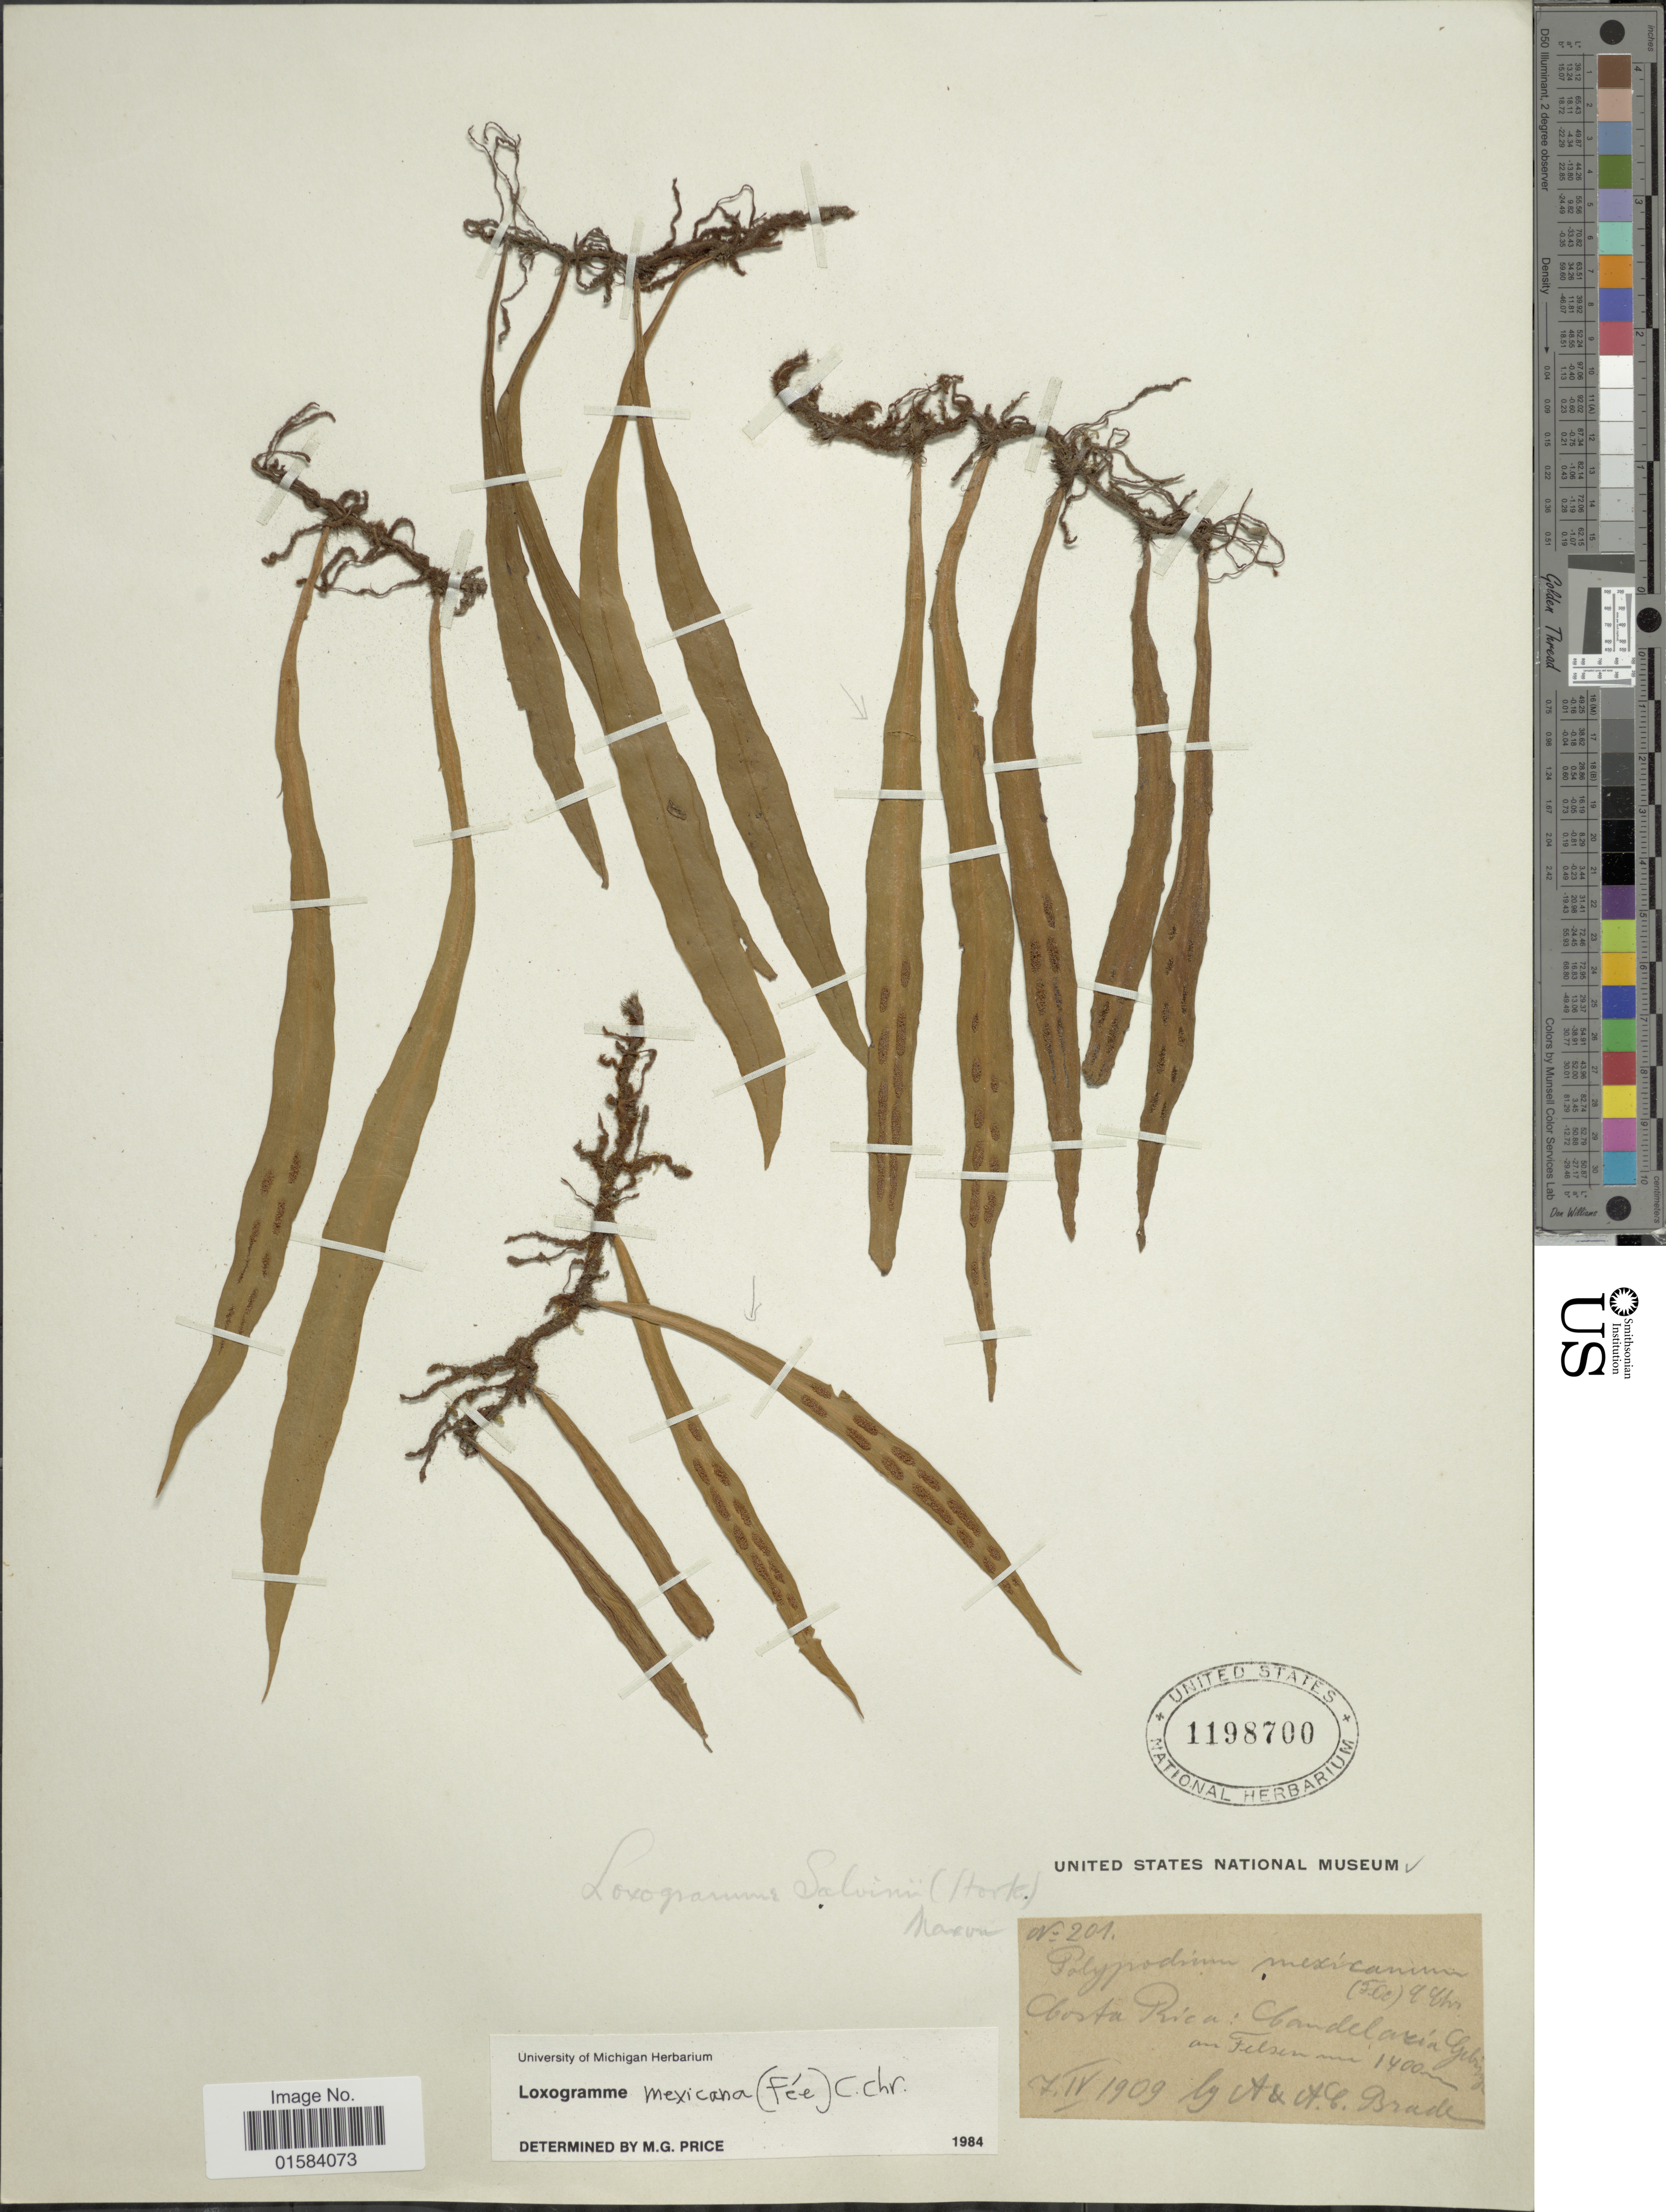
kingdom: Plantae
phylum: Tracheophyta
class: Polypodiopsida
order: Polypodiales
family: Polypodiaceae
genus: Loxogramme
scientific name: Loxogramme mexicana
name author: (Fée) C. Chr.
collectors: A. Brade & A. C. Brade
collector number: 201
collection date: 1909-04-07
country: Costa Rica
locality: Candelaria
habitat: gebirge am felsen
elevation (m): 1400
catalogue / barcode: US 1198700